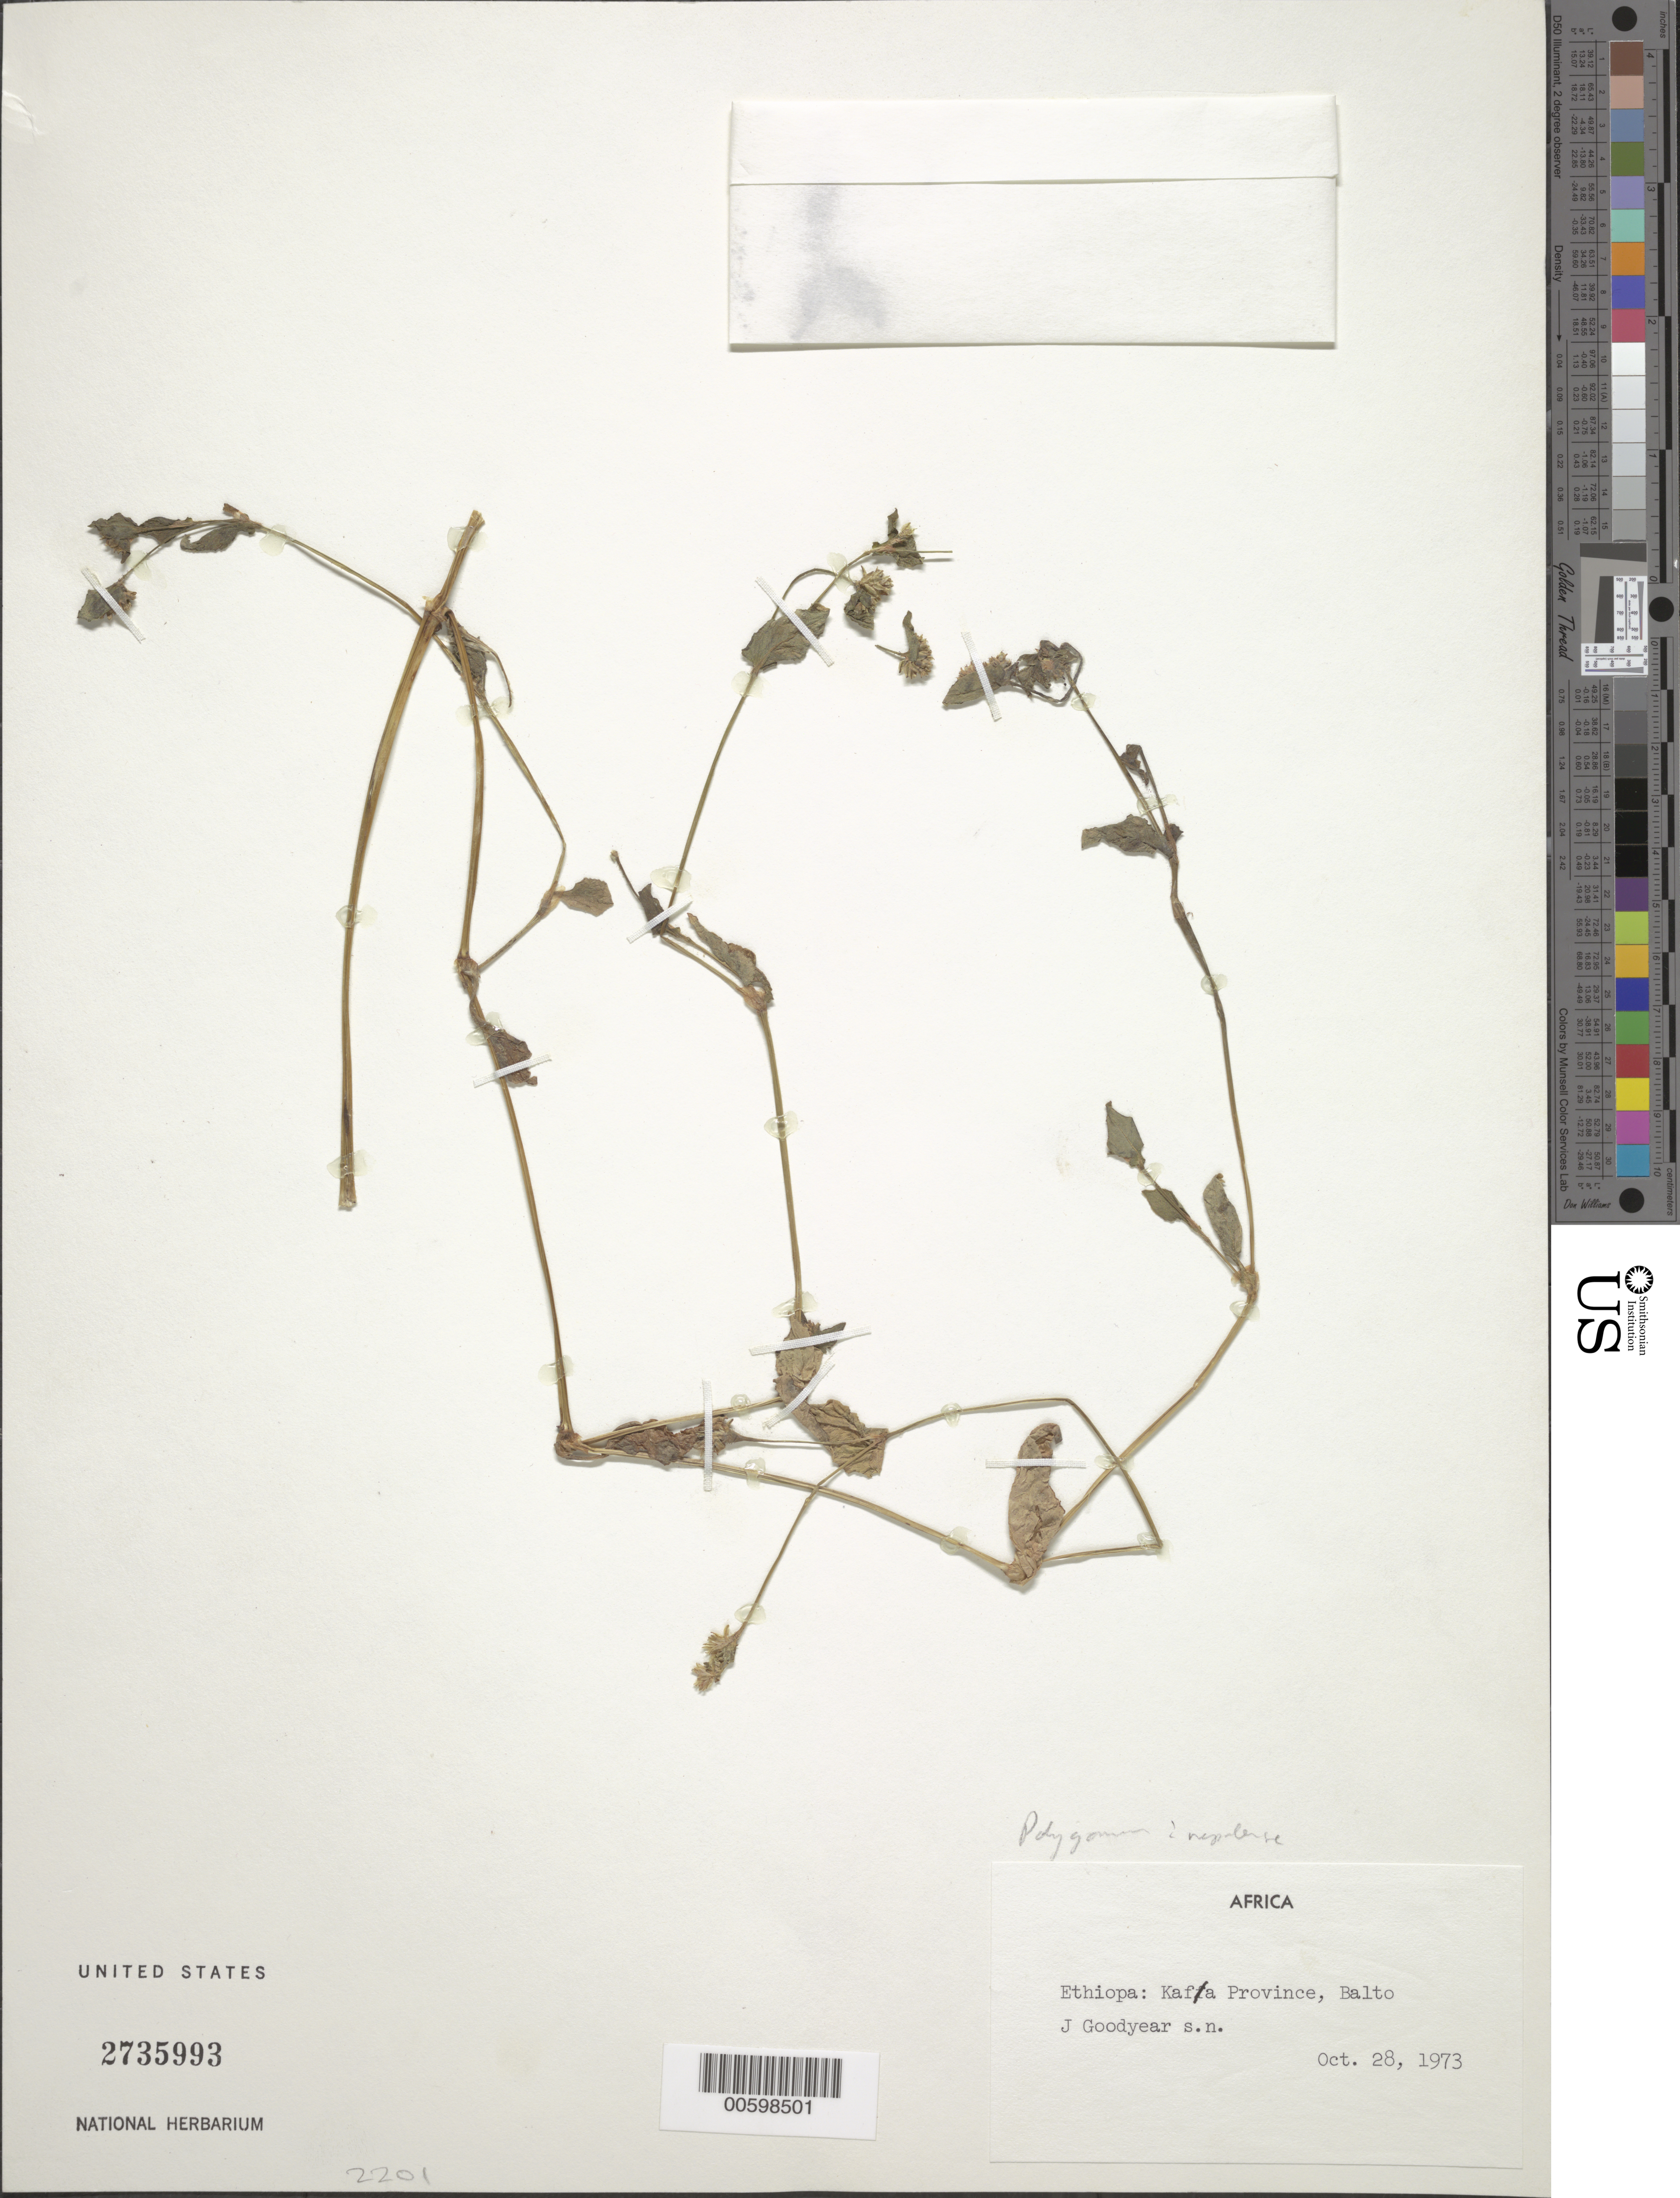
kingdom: Plantae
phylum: Tracheophyta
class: Magnoliopsida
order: Caryophyllales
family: Polygonaceae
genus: Polygonum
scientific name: Polygonum nepalense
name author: Meisn.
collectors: J. Goodyear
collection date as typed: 28 Oct 1973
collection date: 1973-10-28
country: Ethiopia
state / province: South West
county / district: Keffa (?)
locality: Kafa Prov., Balto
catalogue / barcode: US 2735993